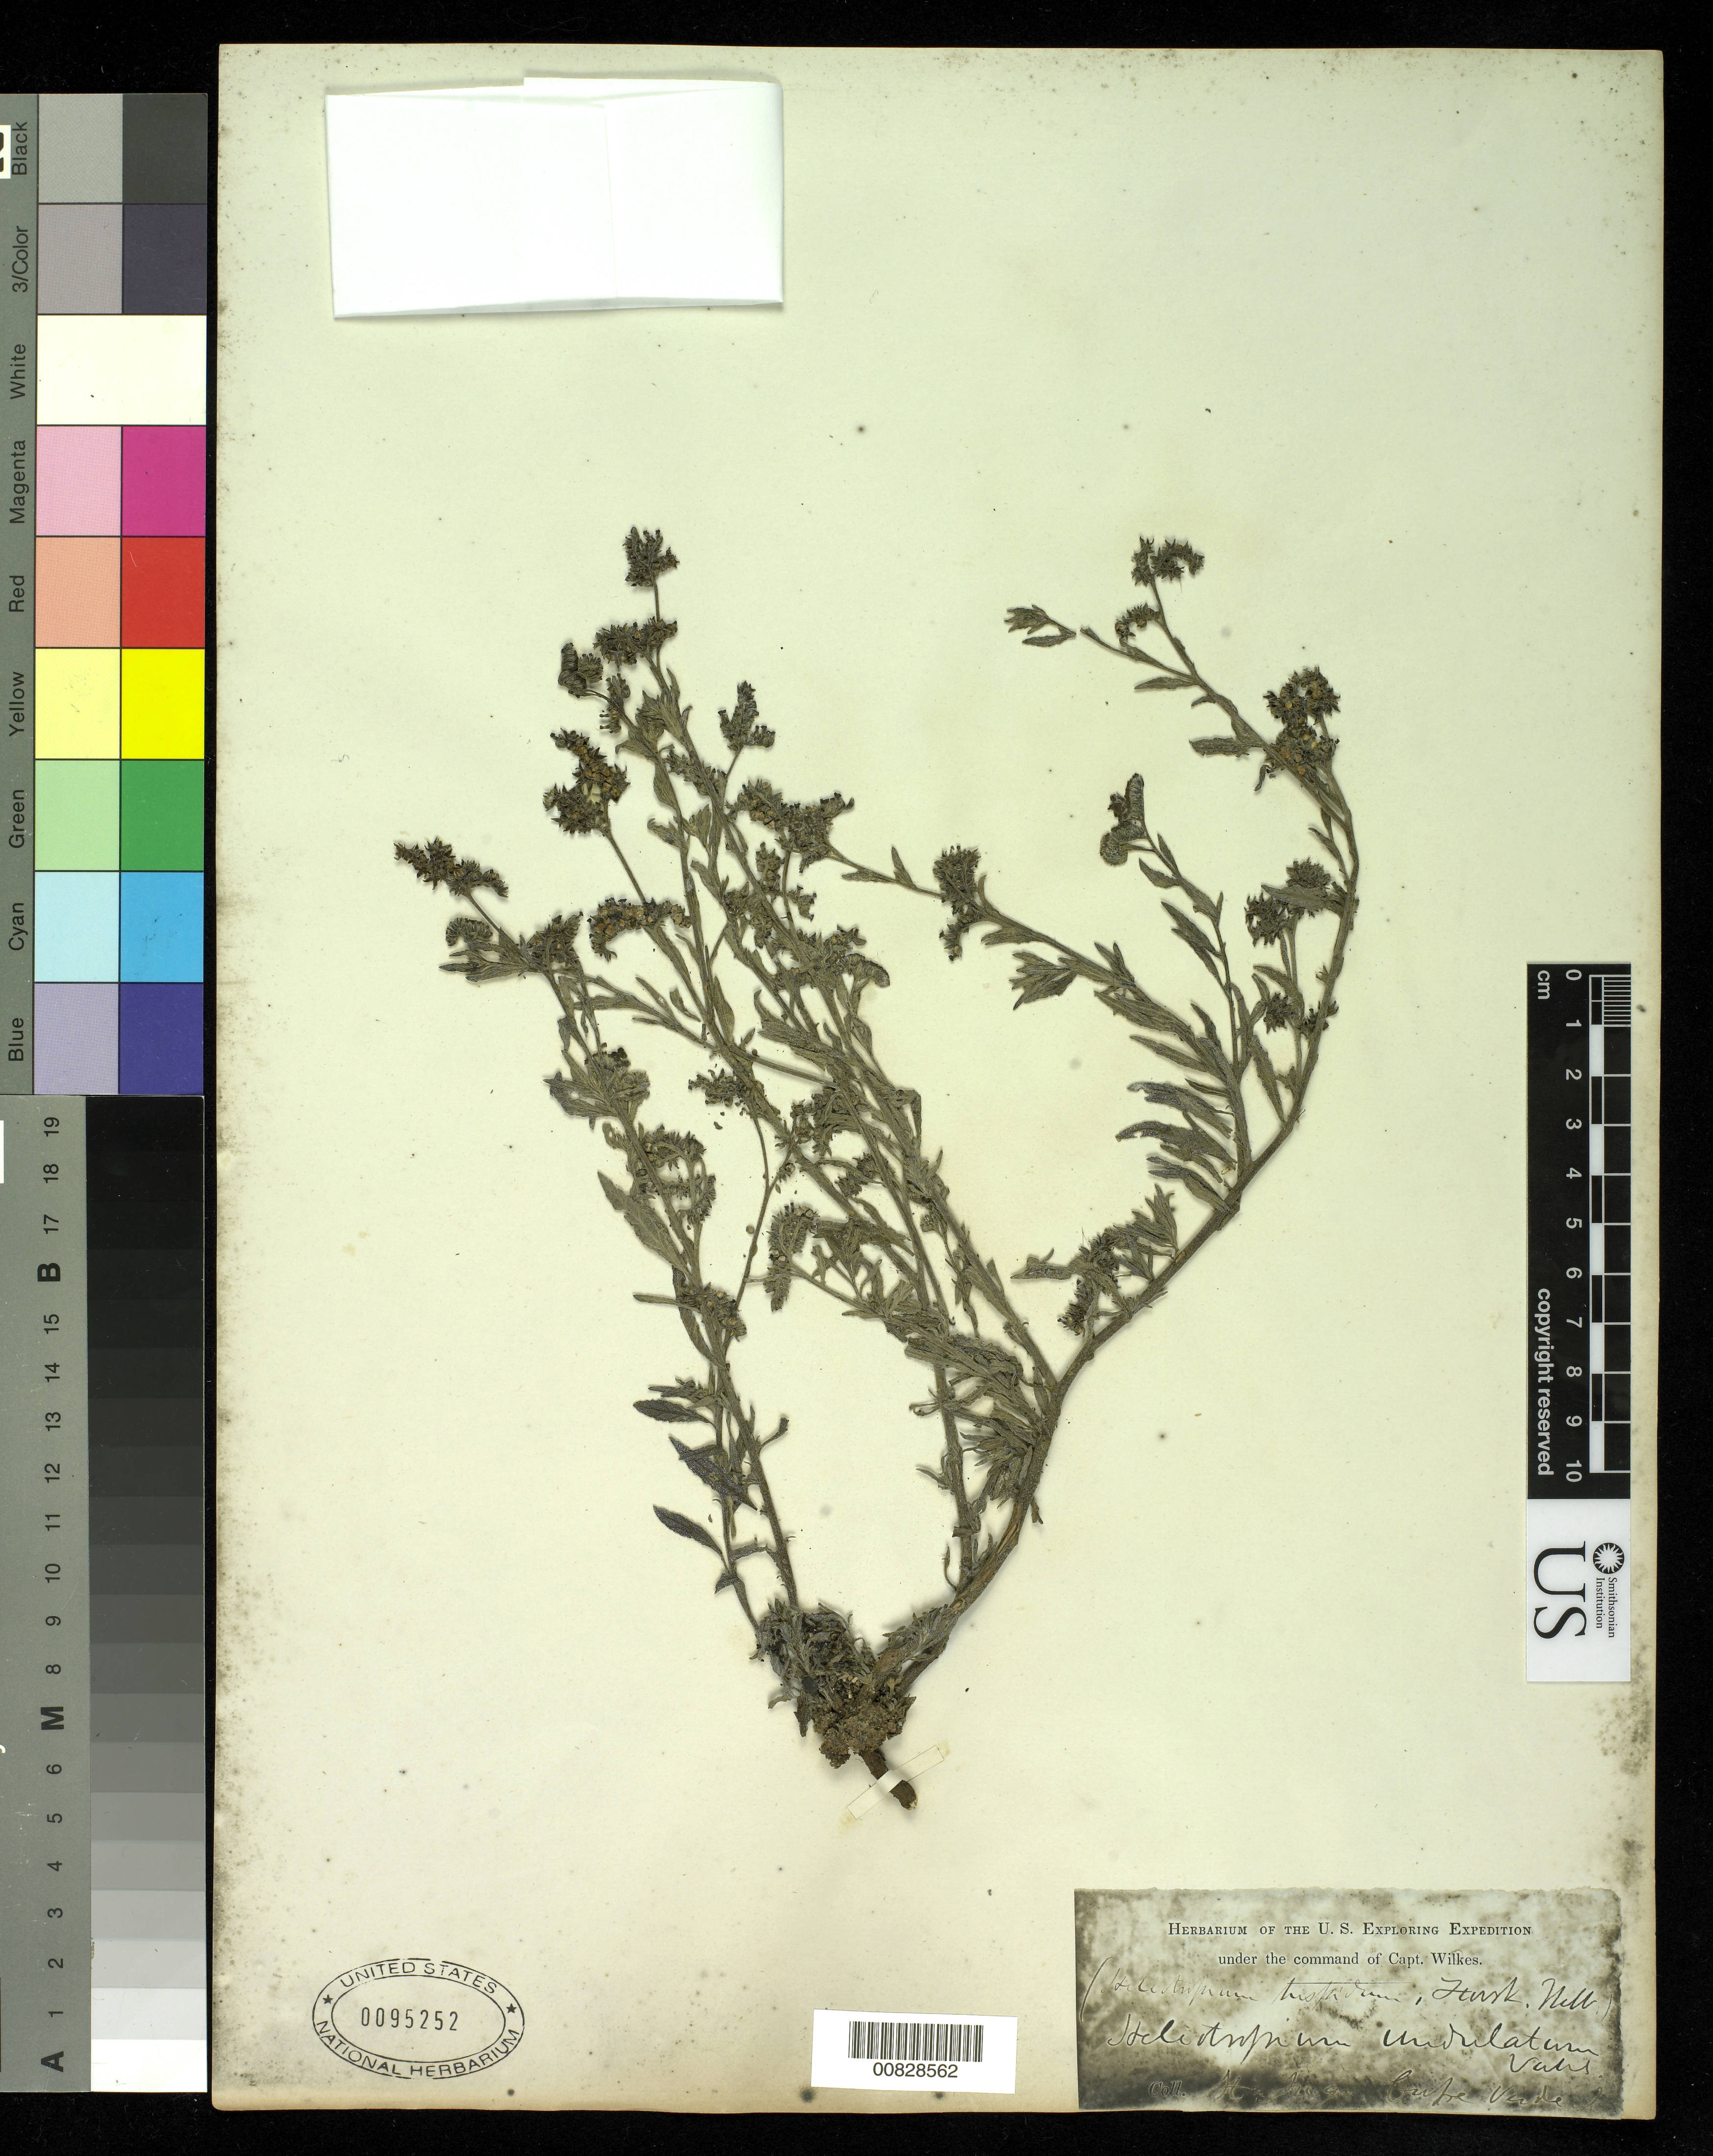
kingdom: Plantae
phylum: Tracheophyta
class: Magnoliopsida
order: Boraginales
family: Heliotropiaceae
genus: Heliotropium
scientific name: Heliotropium undulatum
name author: Vahl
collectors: Wilkes Explor. Exped.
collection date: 1838/1842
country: Cape Verde Islands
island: Cape Verde Is.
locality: St Jago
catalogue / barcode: US 95252